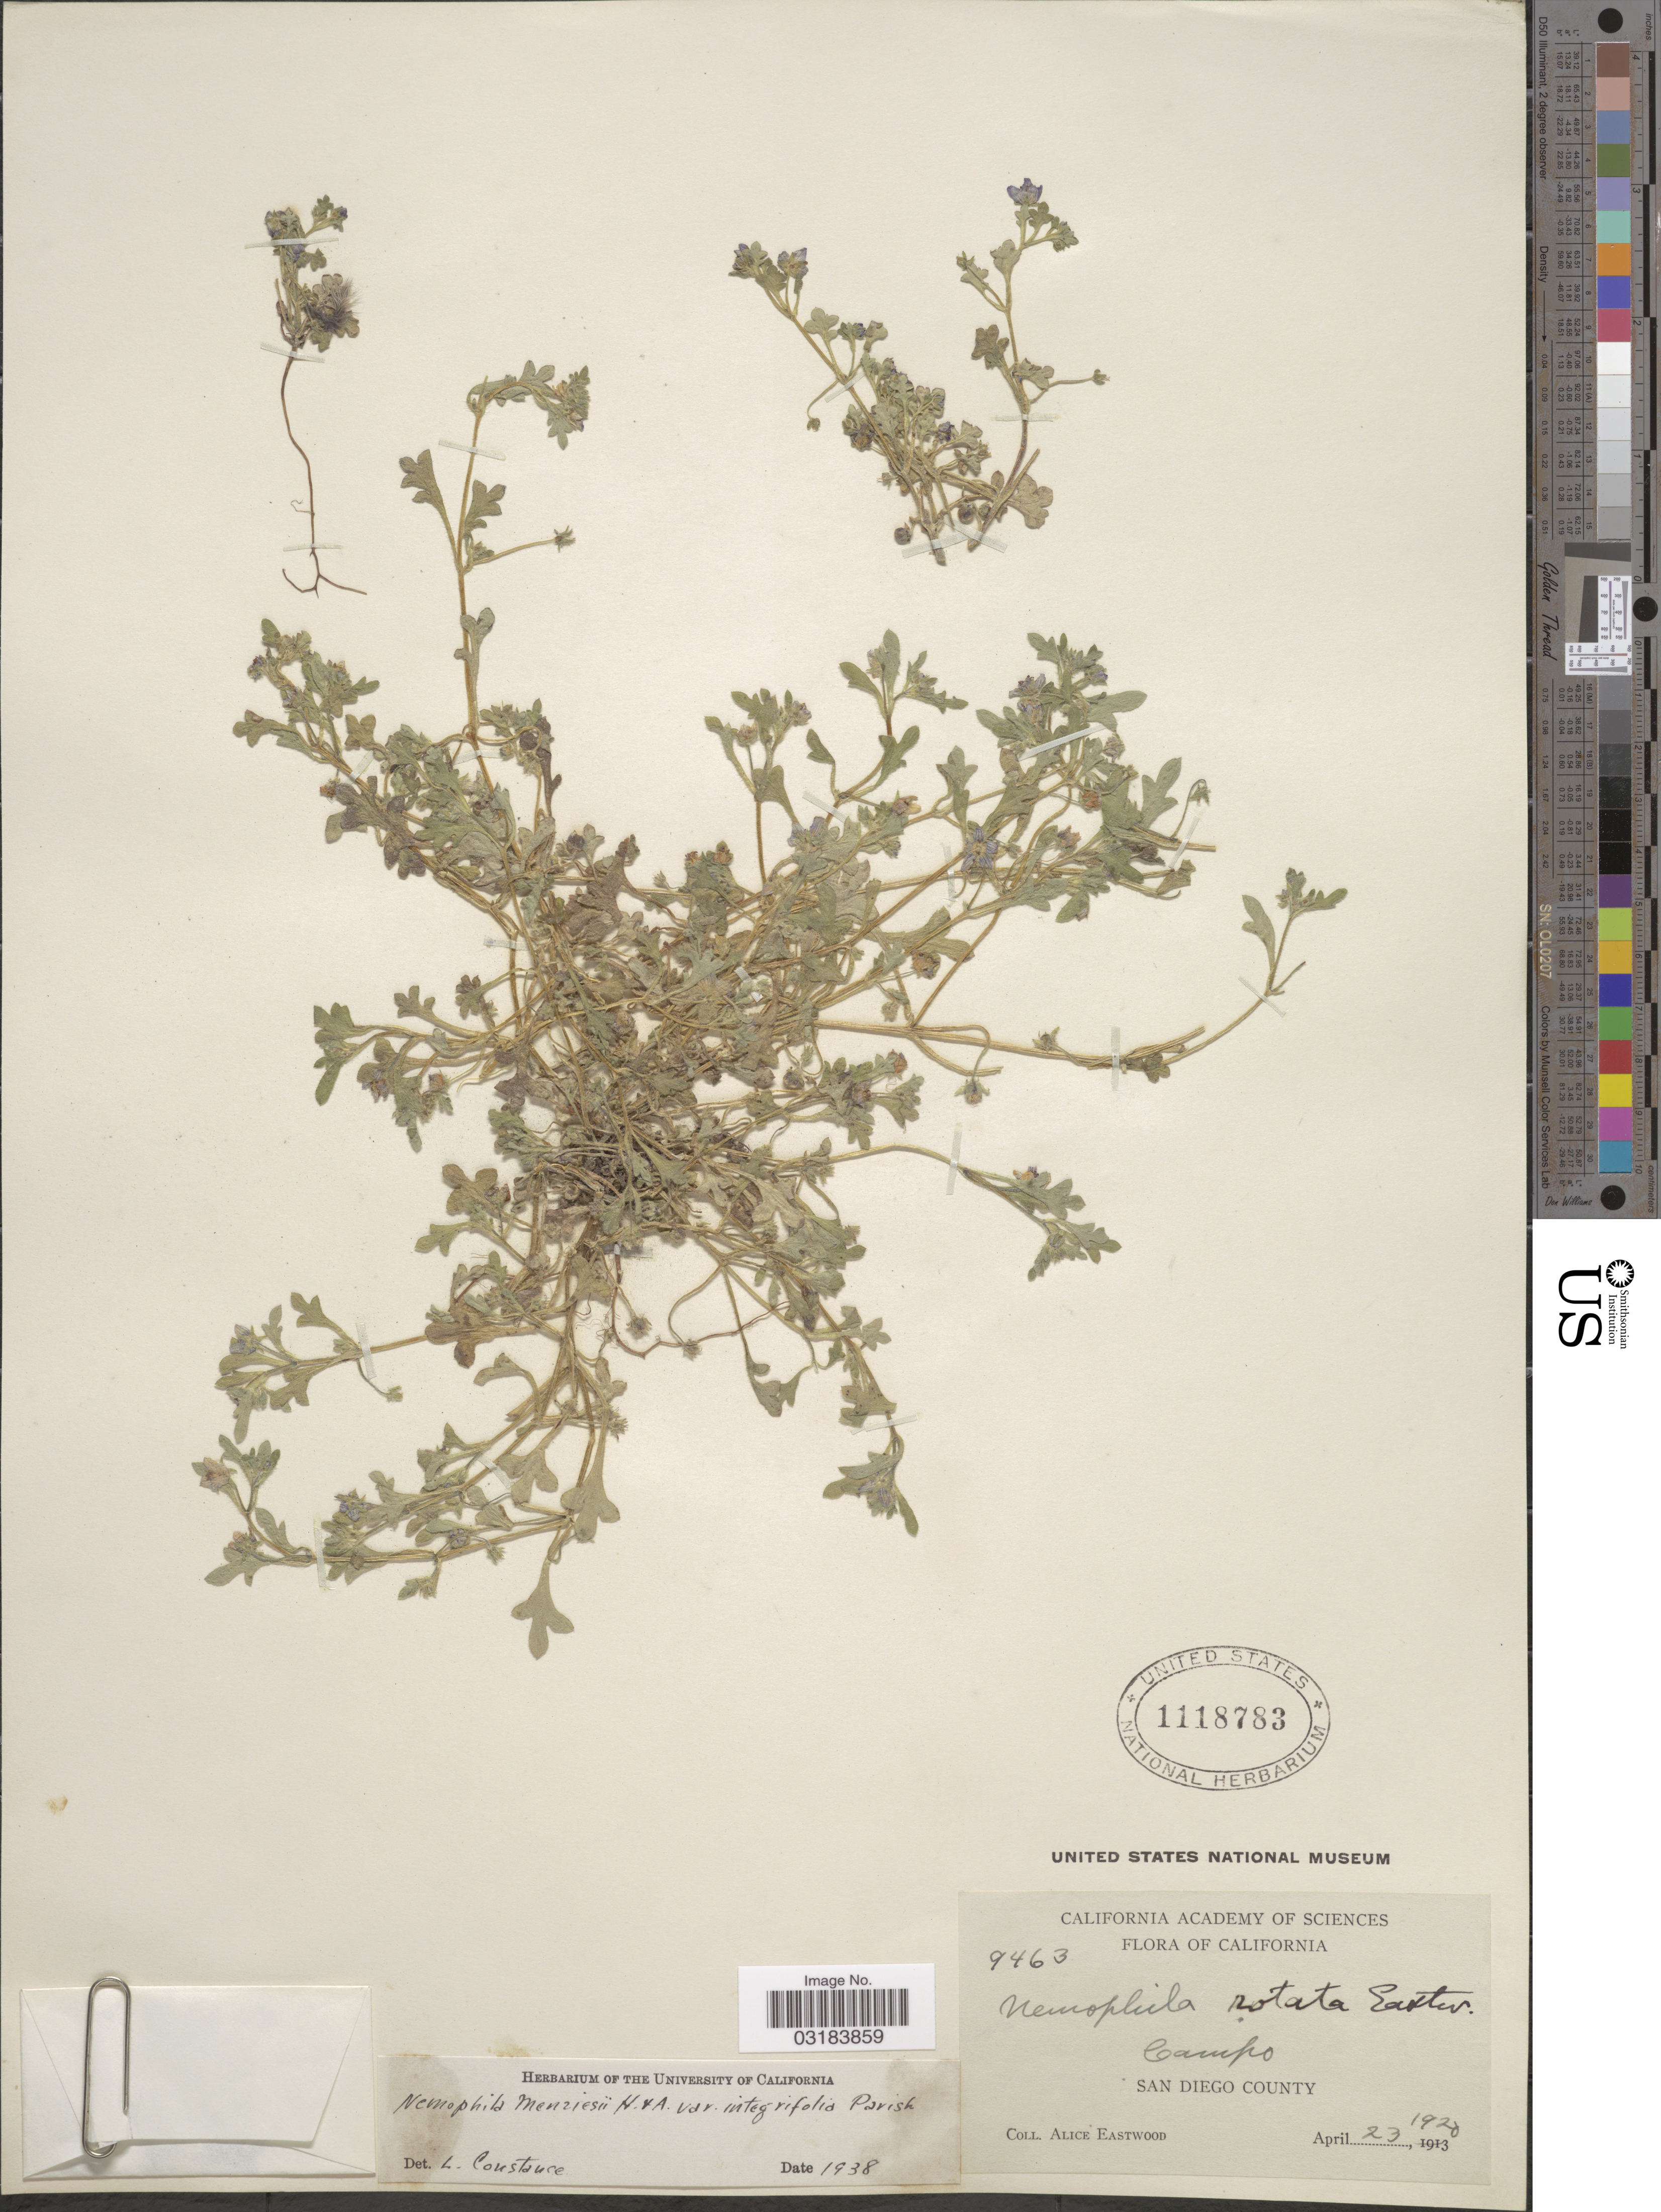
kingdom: Plantae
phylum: Tracheophyta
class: Magnoliopsida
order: Boraginales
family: Hydrophyllaceae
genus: Nemophila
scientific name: Nemophila menziesii var. integrifolia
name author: Hook. & Arn.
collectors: A. Eastwood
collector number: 9463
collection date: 1920-04-23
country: United States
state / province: California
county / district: San Diego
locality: Campo. San Diego County.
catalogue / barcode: US 1118783